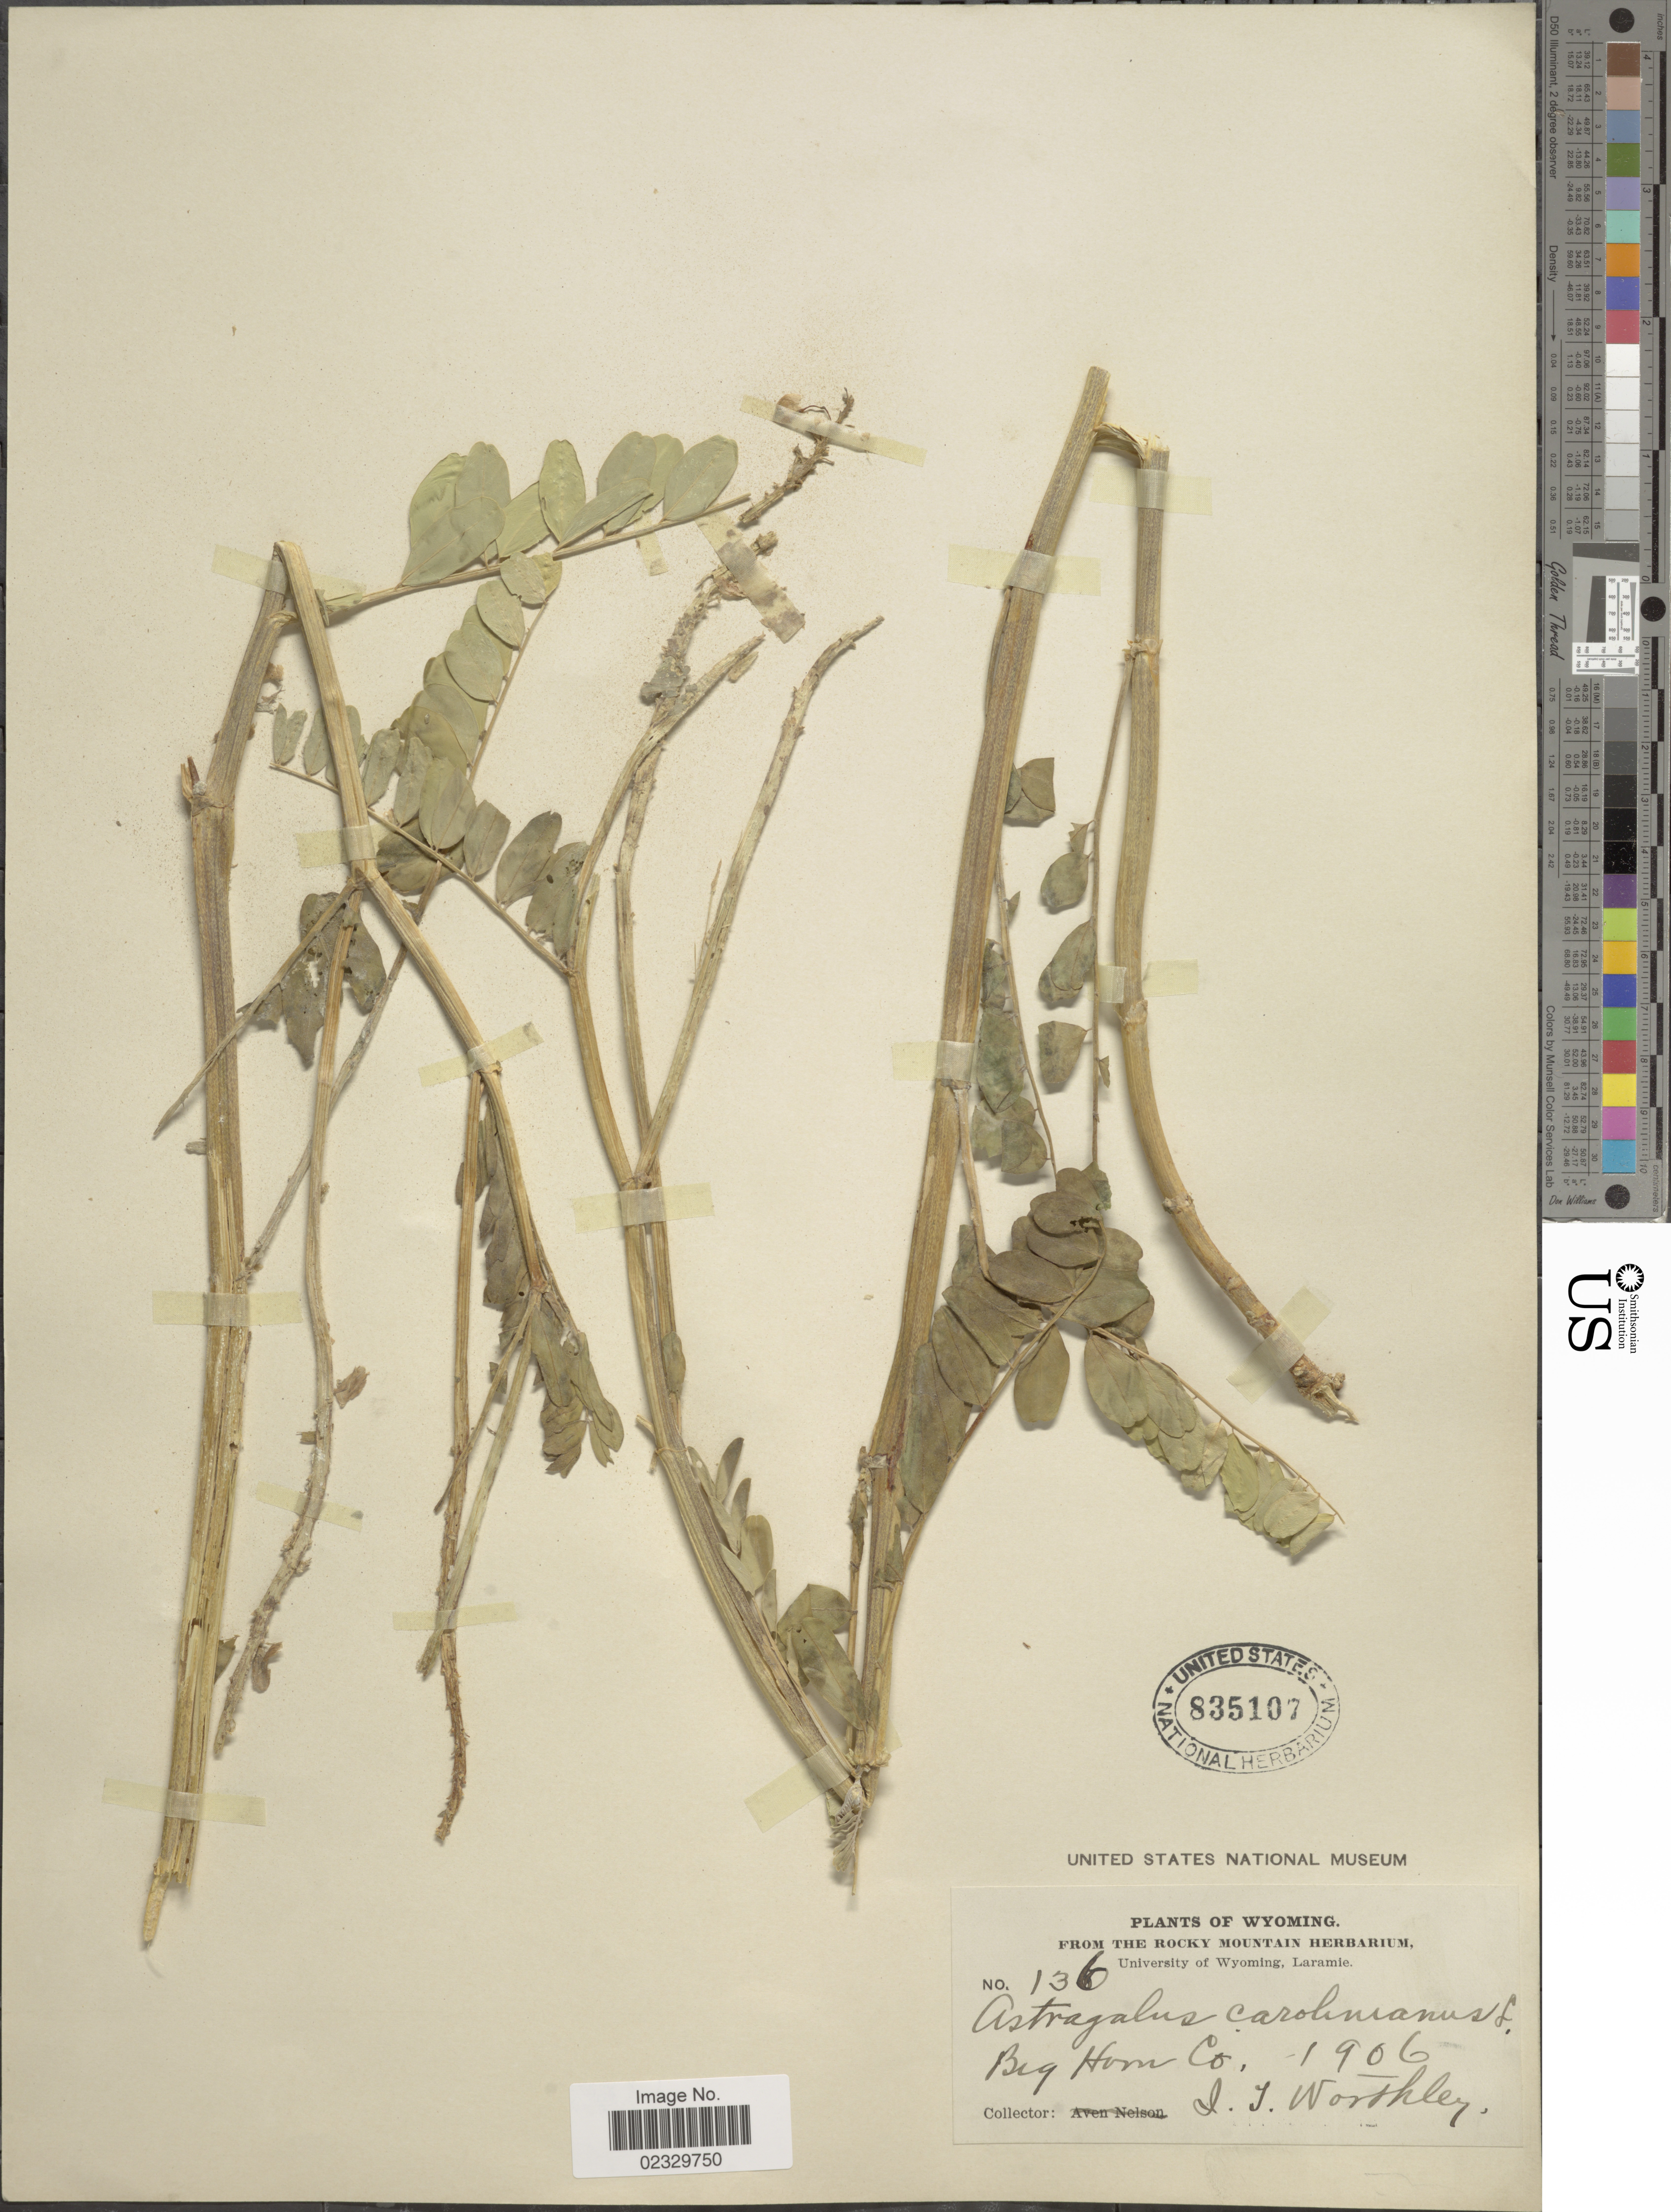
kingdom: Plantae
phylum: Tracheophyta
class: Magnoliopsida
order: Fabales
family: Fabaceae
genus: Astragalus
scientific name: Astragalus canadensis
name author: L.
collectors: E. Worthley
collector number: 136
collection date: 1906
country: United States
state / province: Wyoming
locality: Big Horn Co.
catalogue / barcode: US 835107